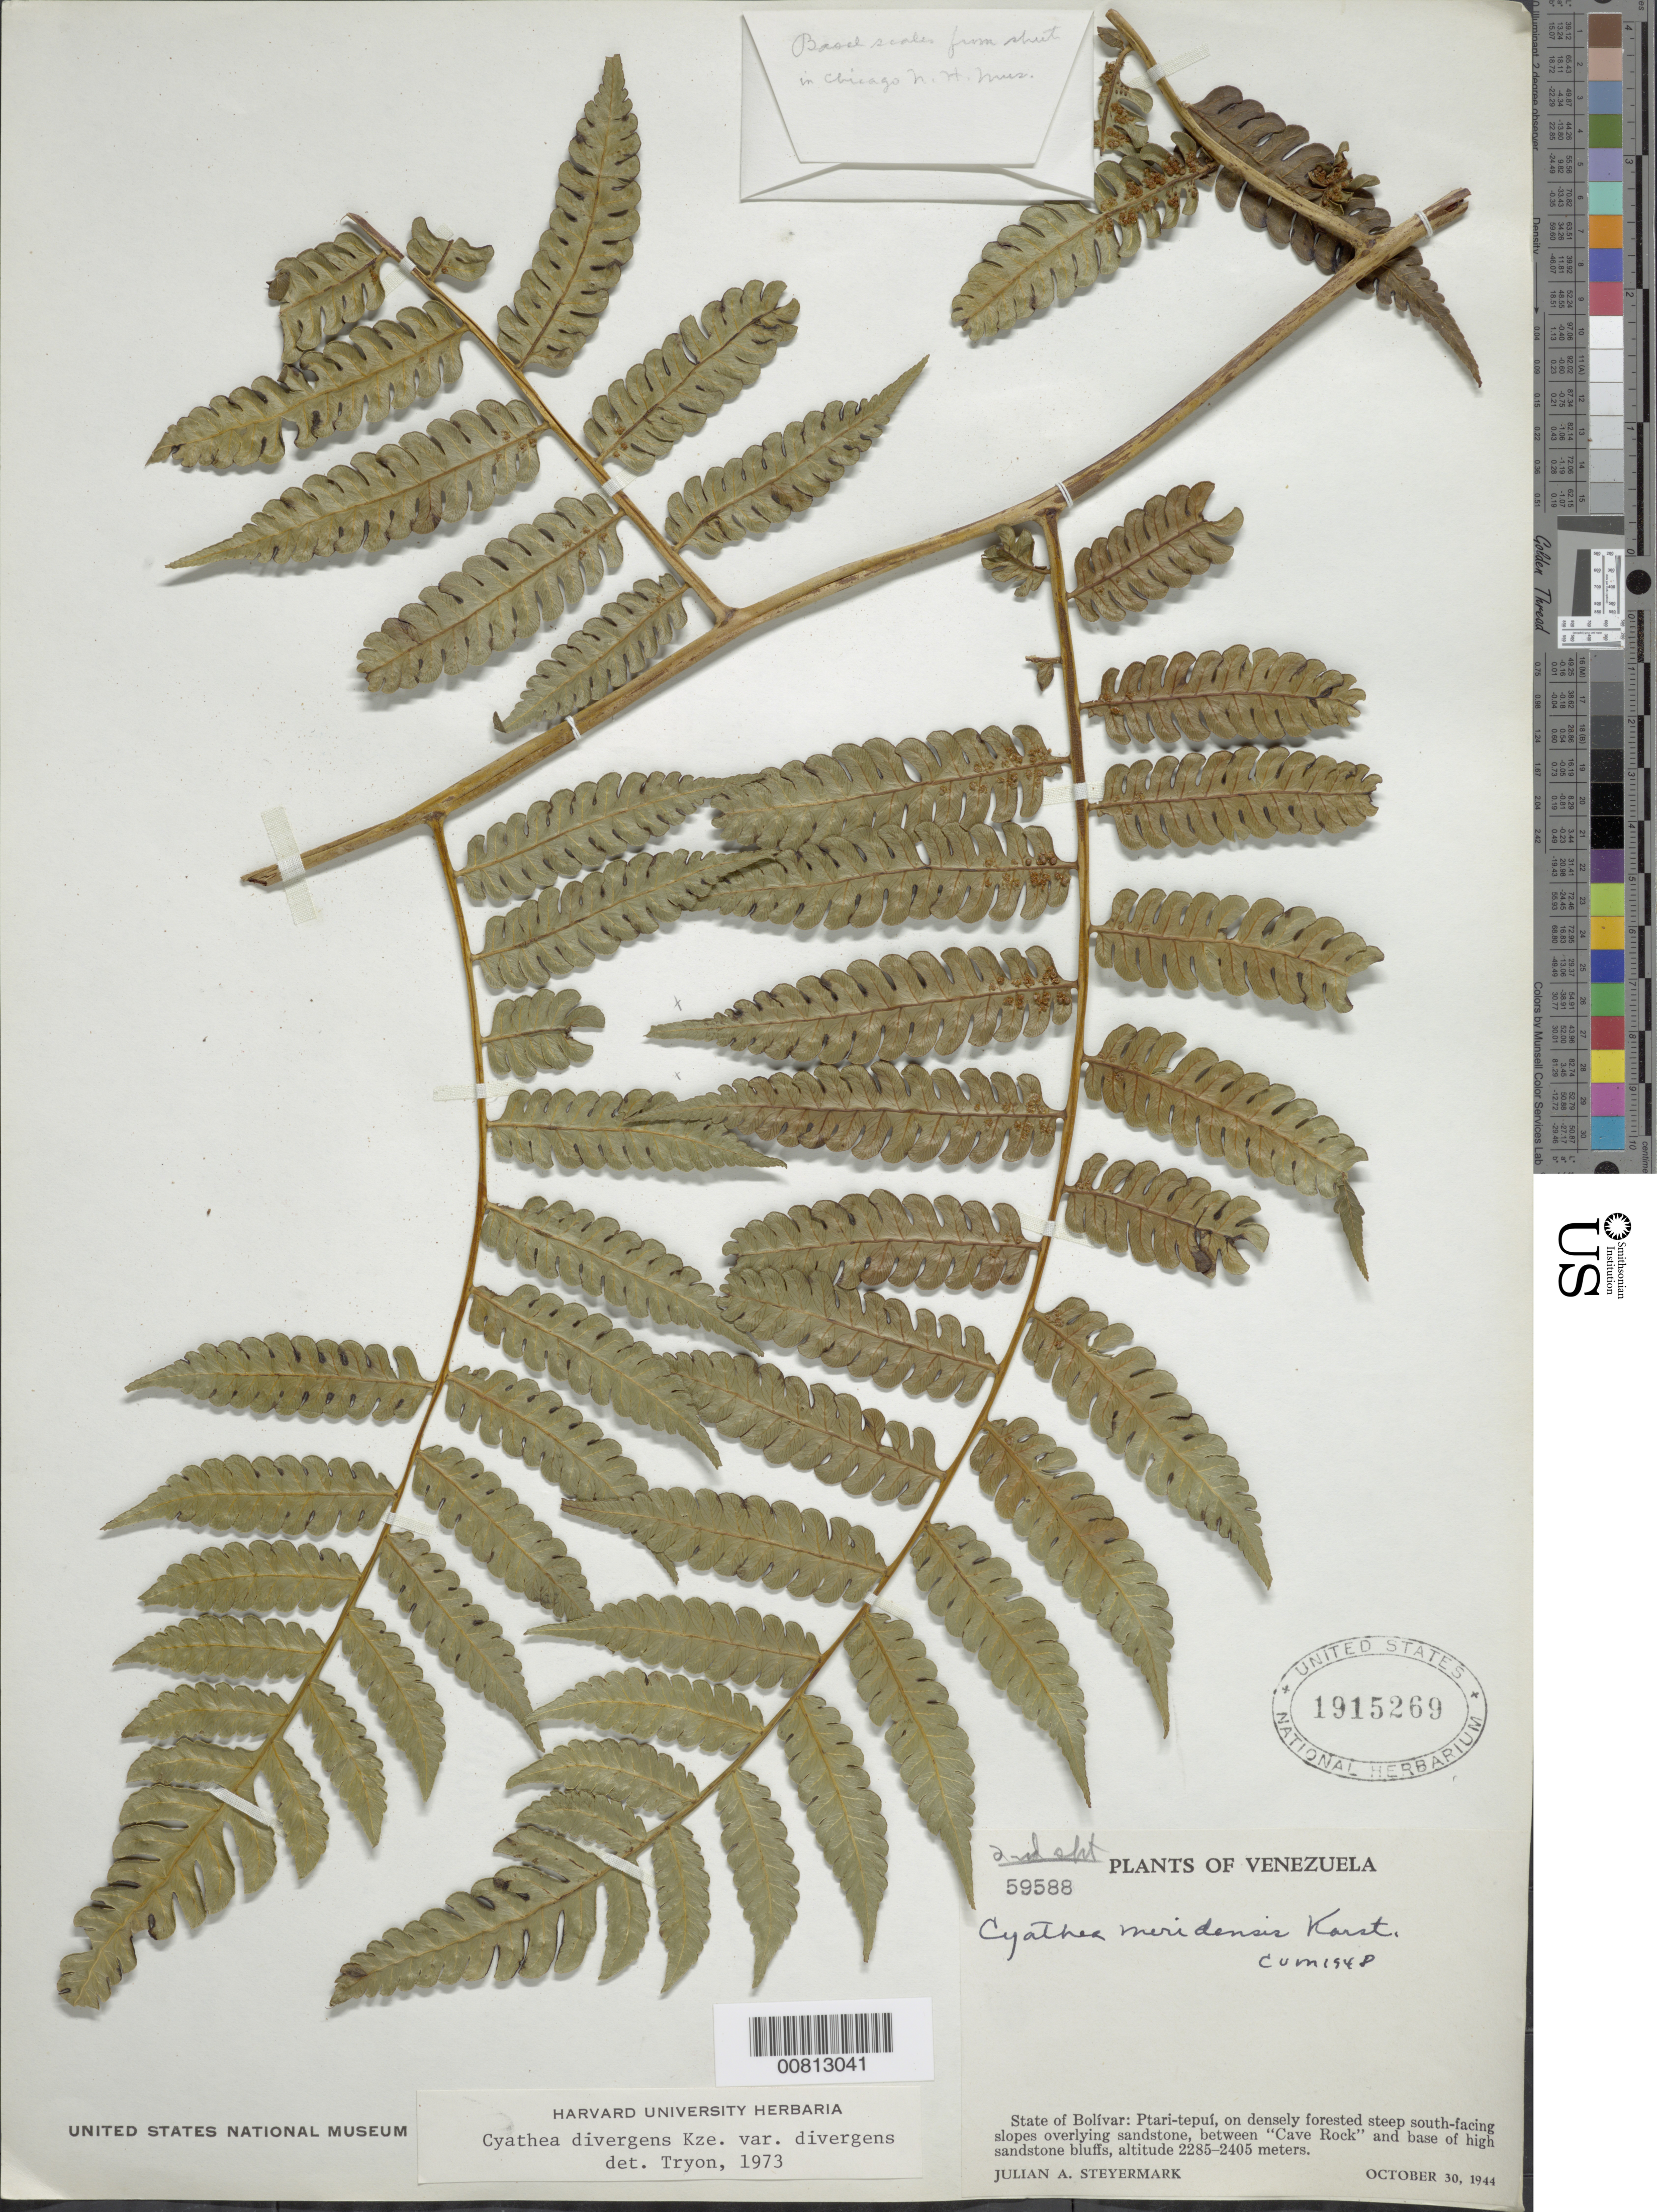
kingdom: Plantae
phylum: Tracheophyta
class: Polypodiopsida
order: Cyatheales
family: Cyatheaceae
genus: Cyathea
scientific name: Cyathea divergens var. divergens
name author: Kunze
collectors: J. Steyermark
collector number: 59588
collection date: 1944-10-30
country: Venezuela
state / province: Bolivar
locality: State of Bolívar: Ptari-tepuí, on densely forested steep south-facing slopes overlying sandstone, between "Cave Rock" and base of high sandstone bluffs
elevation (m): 2285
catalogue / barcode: US 1915269